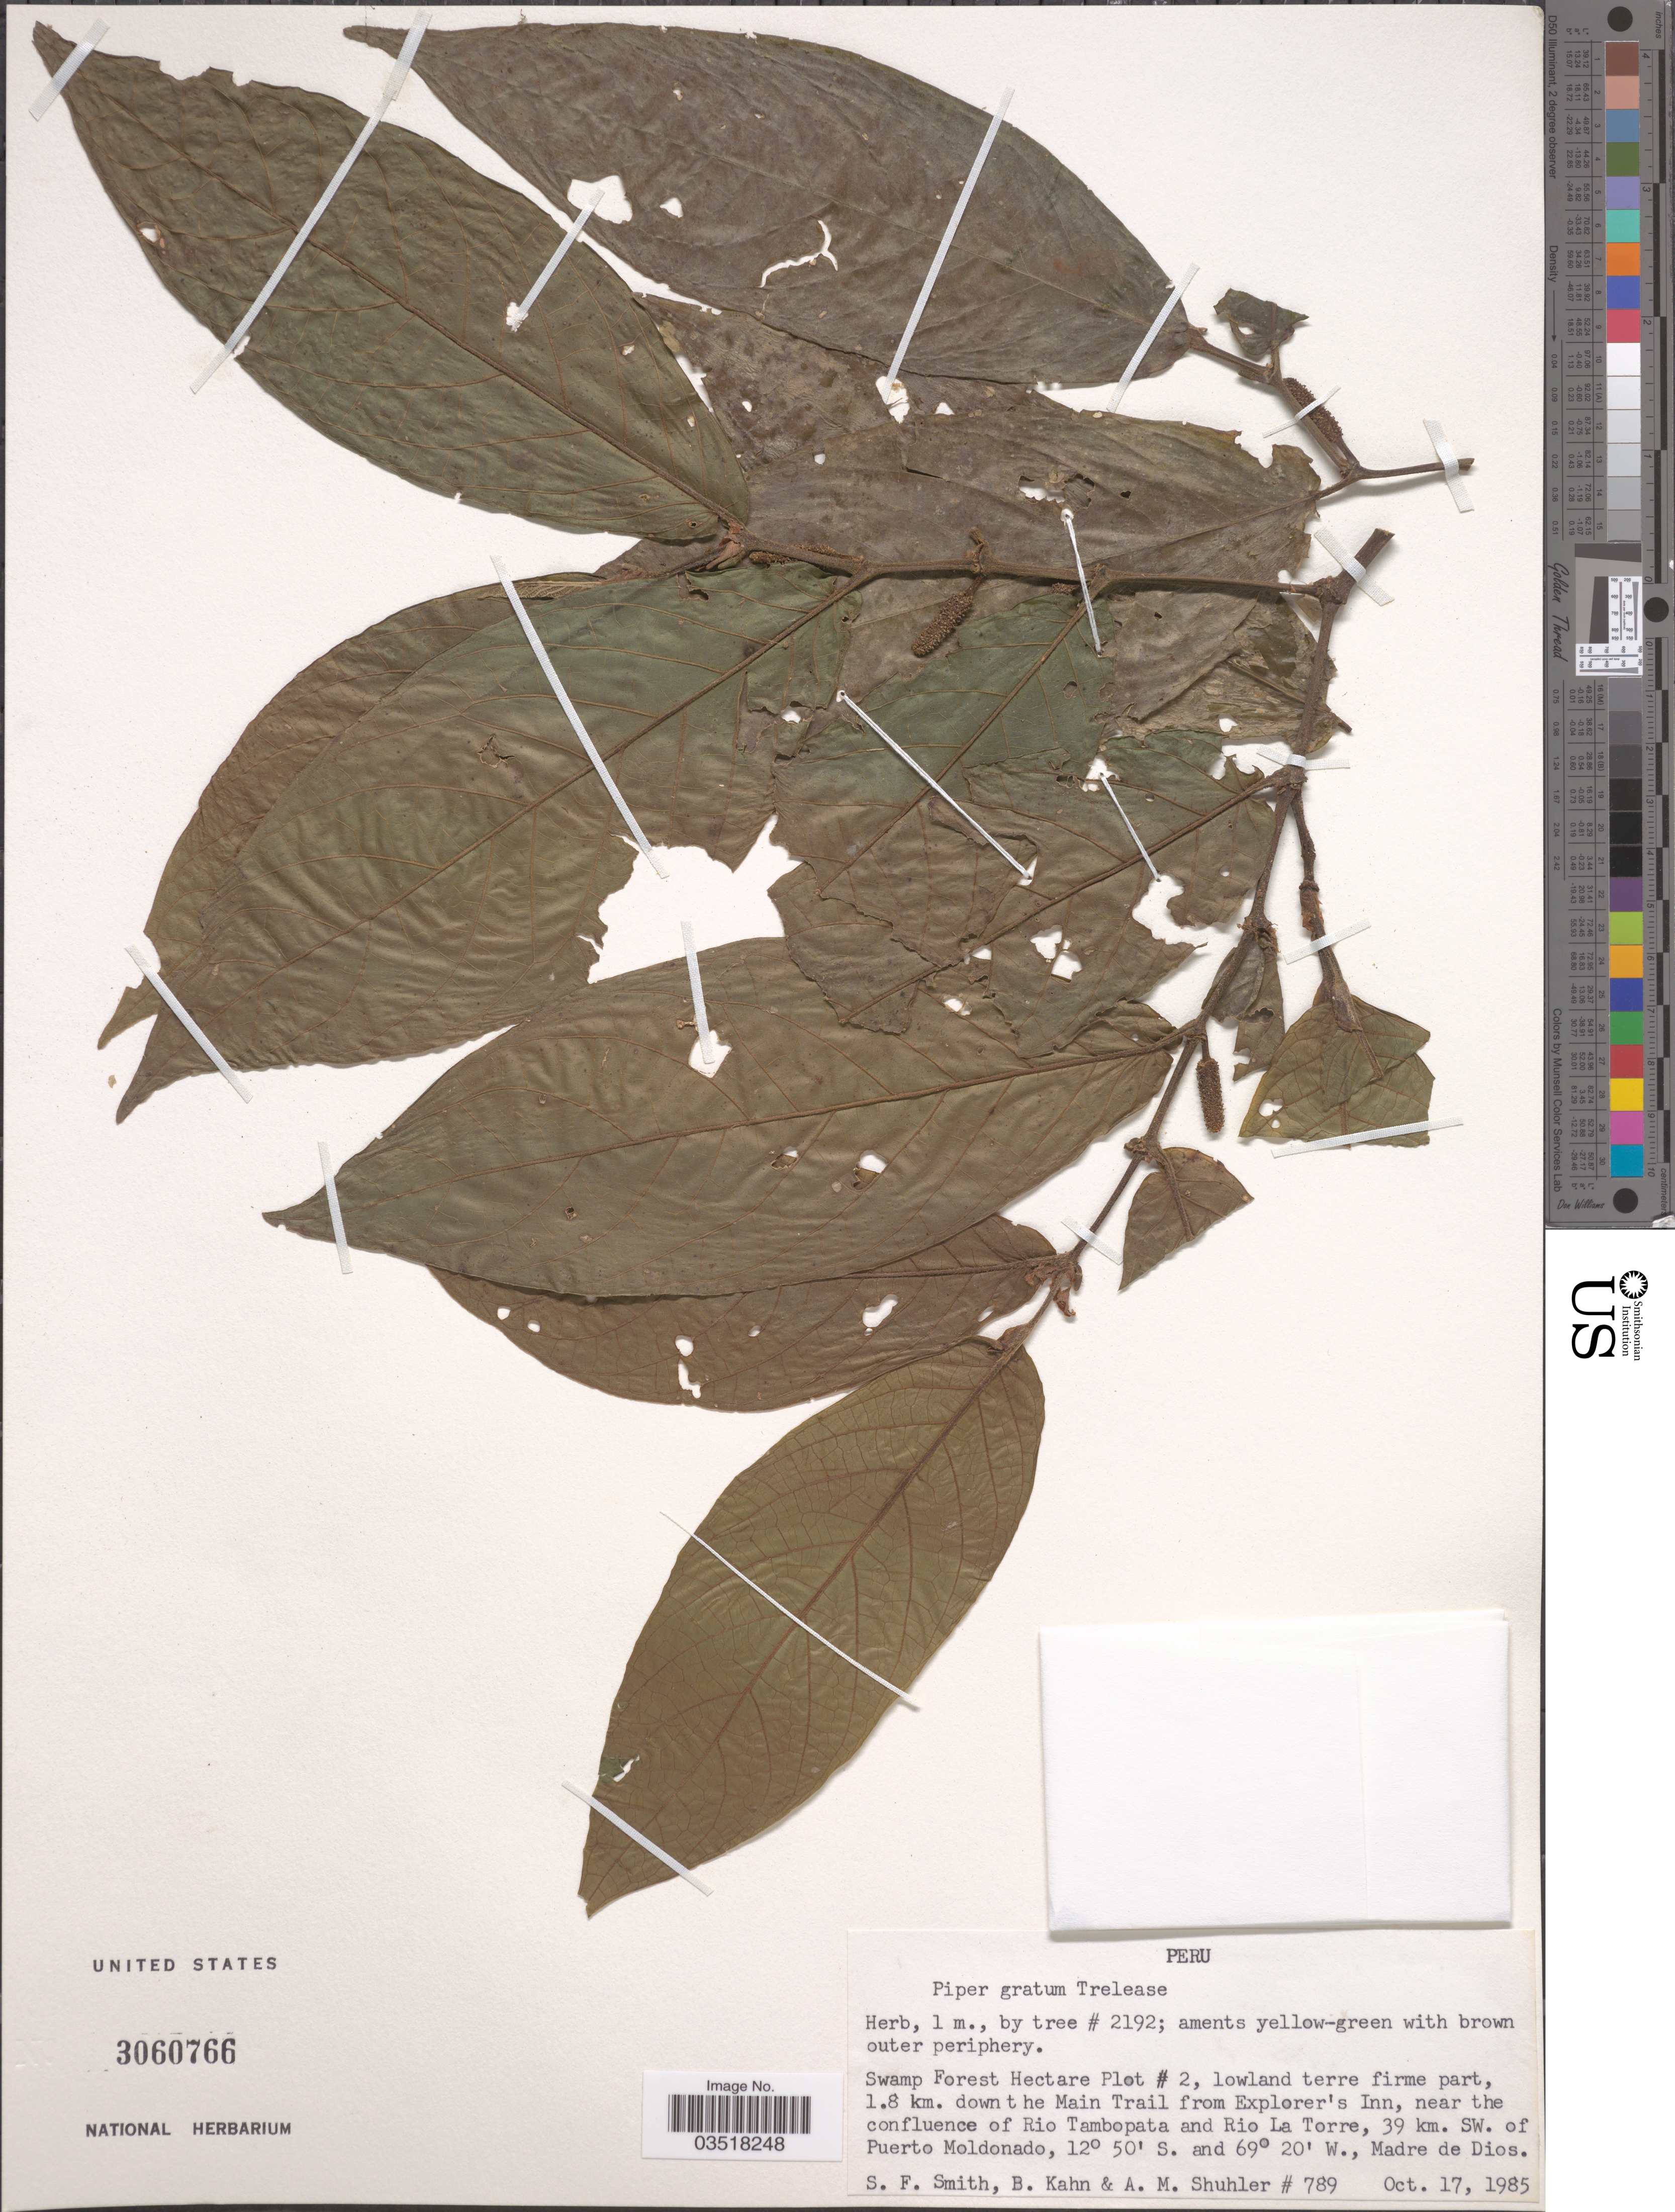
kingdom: Plantae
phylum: Tracheophyta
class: Magnoliopsida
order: Piperales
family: Piperaceae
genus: Piper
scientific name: Piper gratum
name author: Trel. in J.F. Macbr.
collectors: S.F. Smith, B. Kahn & A. Shuhler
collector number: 789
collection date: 1985-10-17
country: Peru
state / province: Madre de Dios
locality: Swamp Forest Hectare Plot #2, lowland terre firme part, 1.8 km. down the Main Trail from Explorer's Inn, near the confluence of Rio Tambopata and Rio La Torre, 39 km. SW. of Puerto Moldonado.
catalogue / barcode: US 3060766